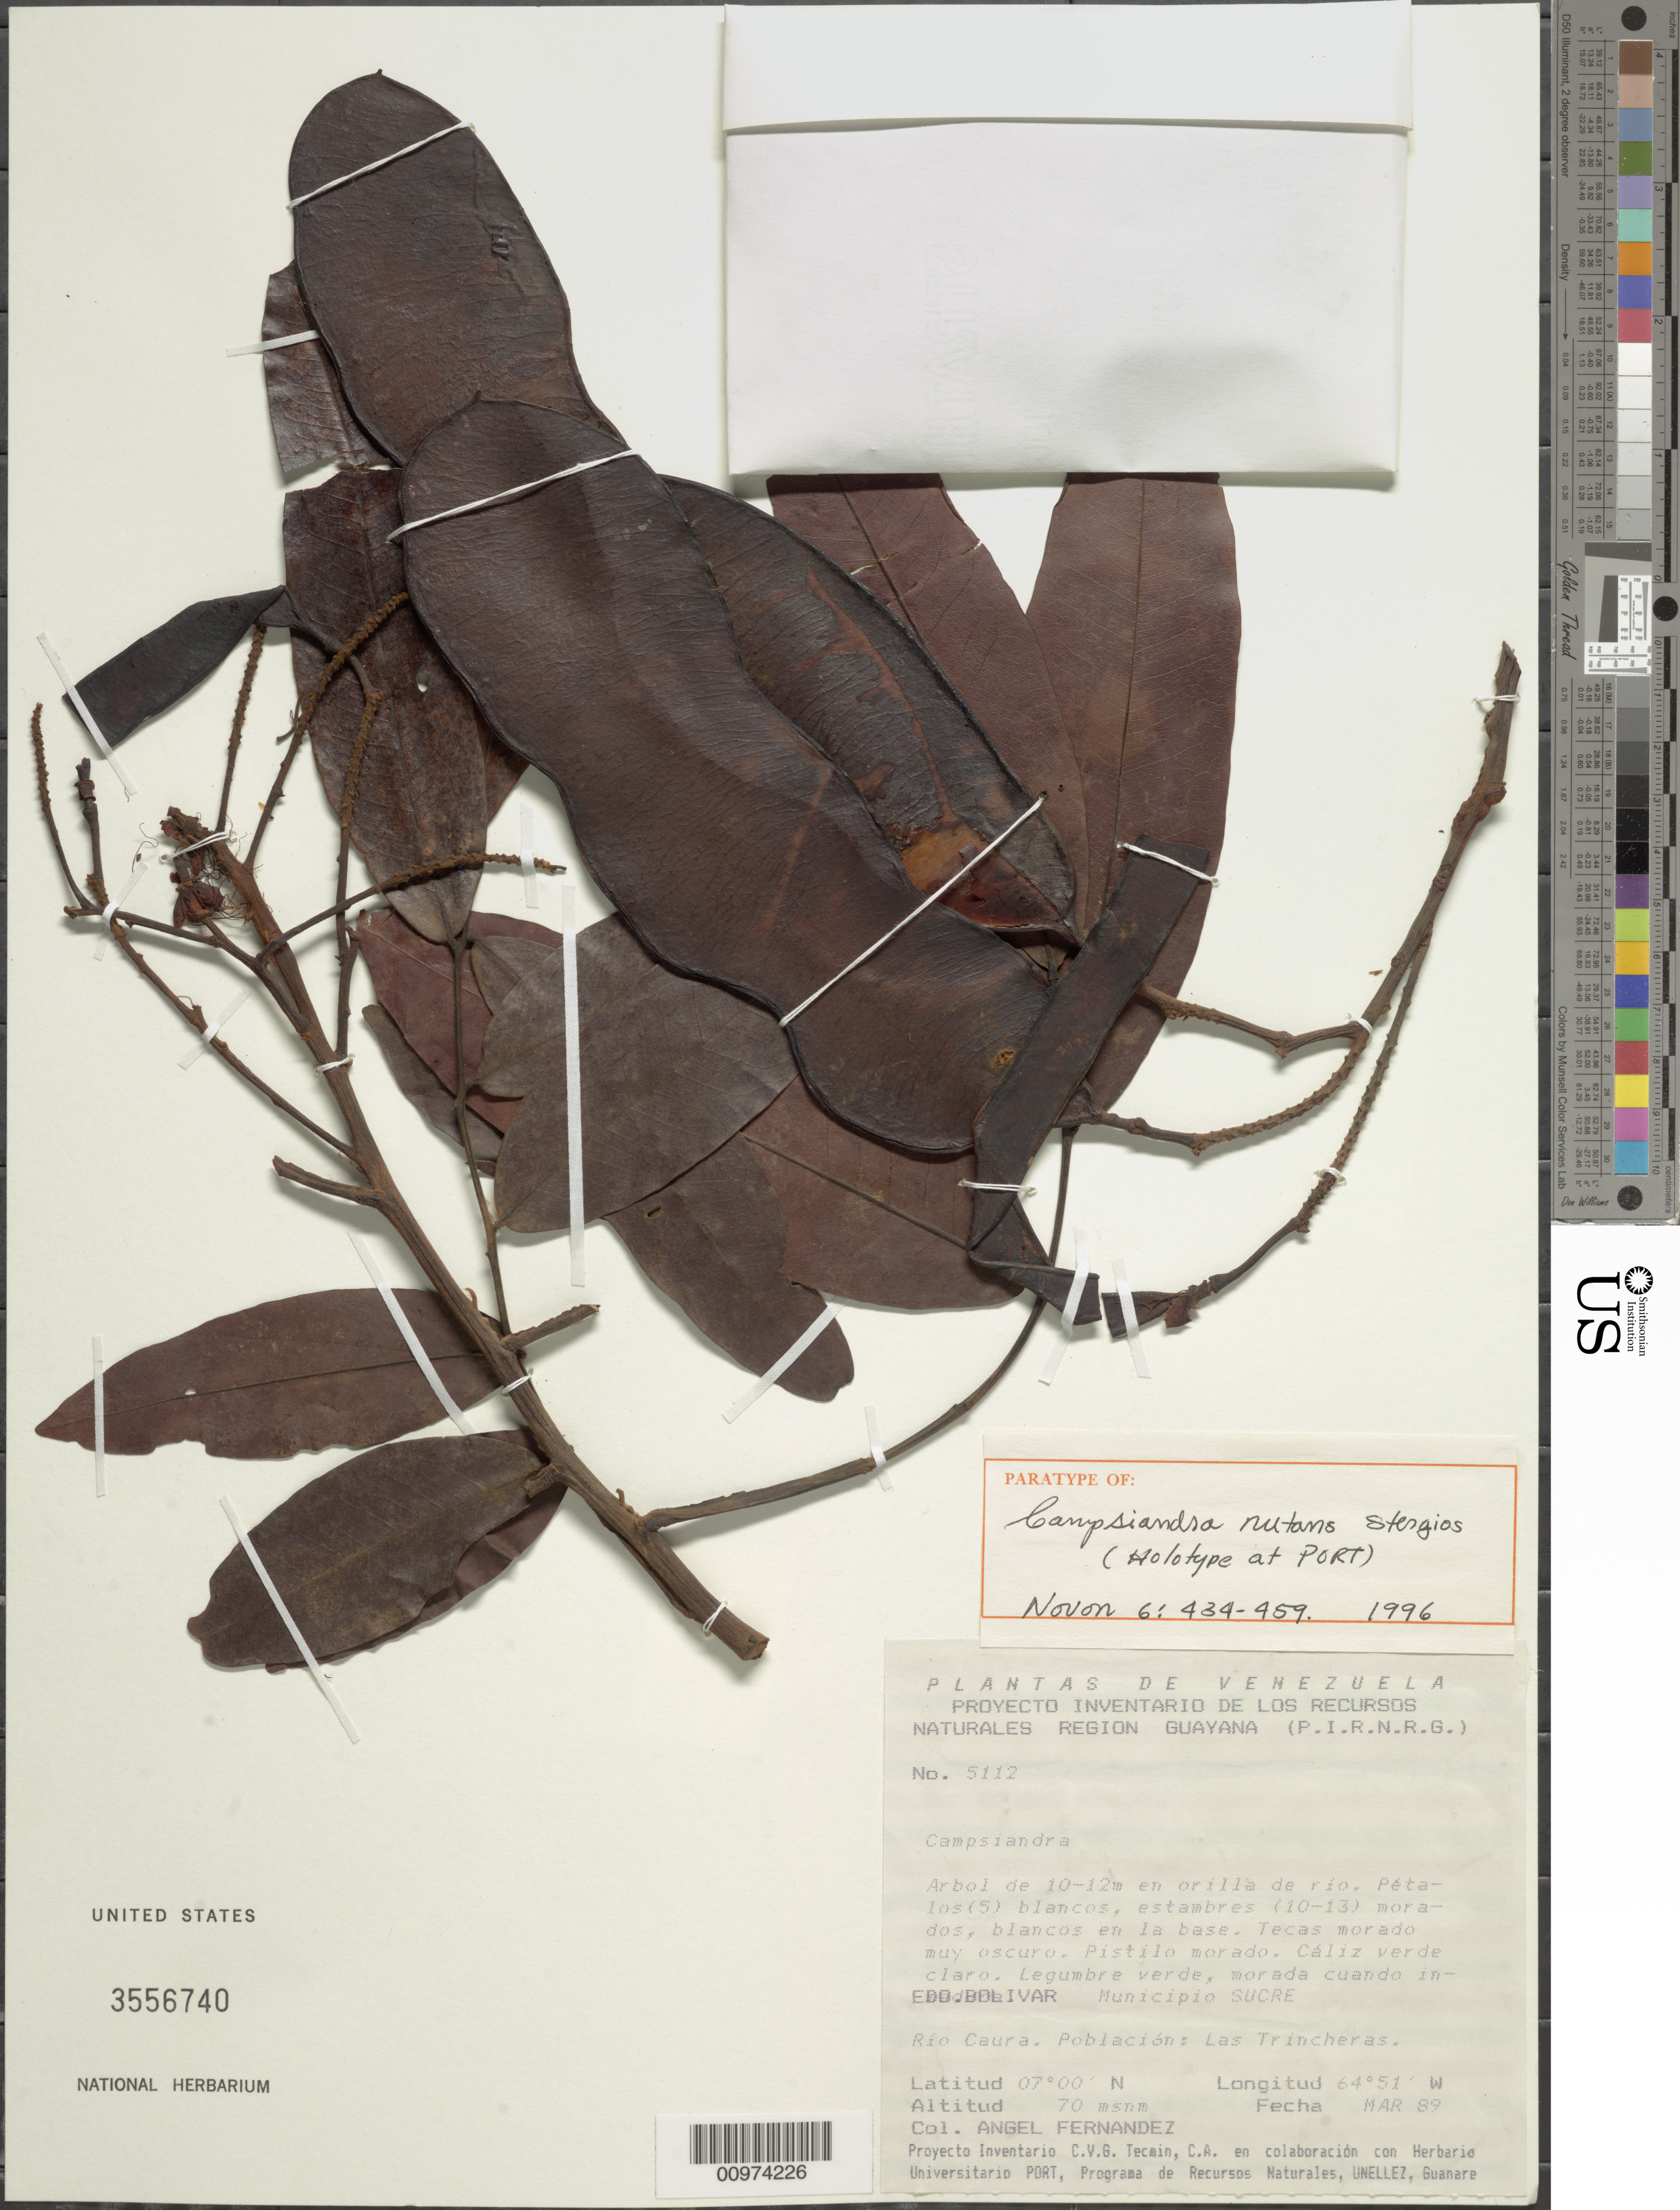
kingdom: Plantae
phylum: Tracheophyta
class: Magnoliopsida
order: Fabales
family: Fabaceae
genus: Campsiandra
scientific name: Campsiandra nutans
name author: Stergios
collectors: A. Fernández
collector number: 5112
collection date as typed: Mar-89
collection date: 1989-03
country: Venezuela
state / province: Bolívar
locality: Mun. Sucre, Río Caura, Poblacion: Las Trincheras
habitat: Orilla del rio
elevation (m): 70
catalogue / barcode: US 3556740